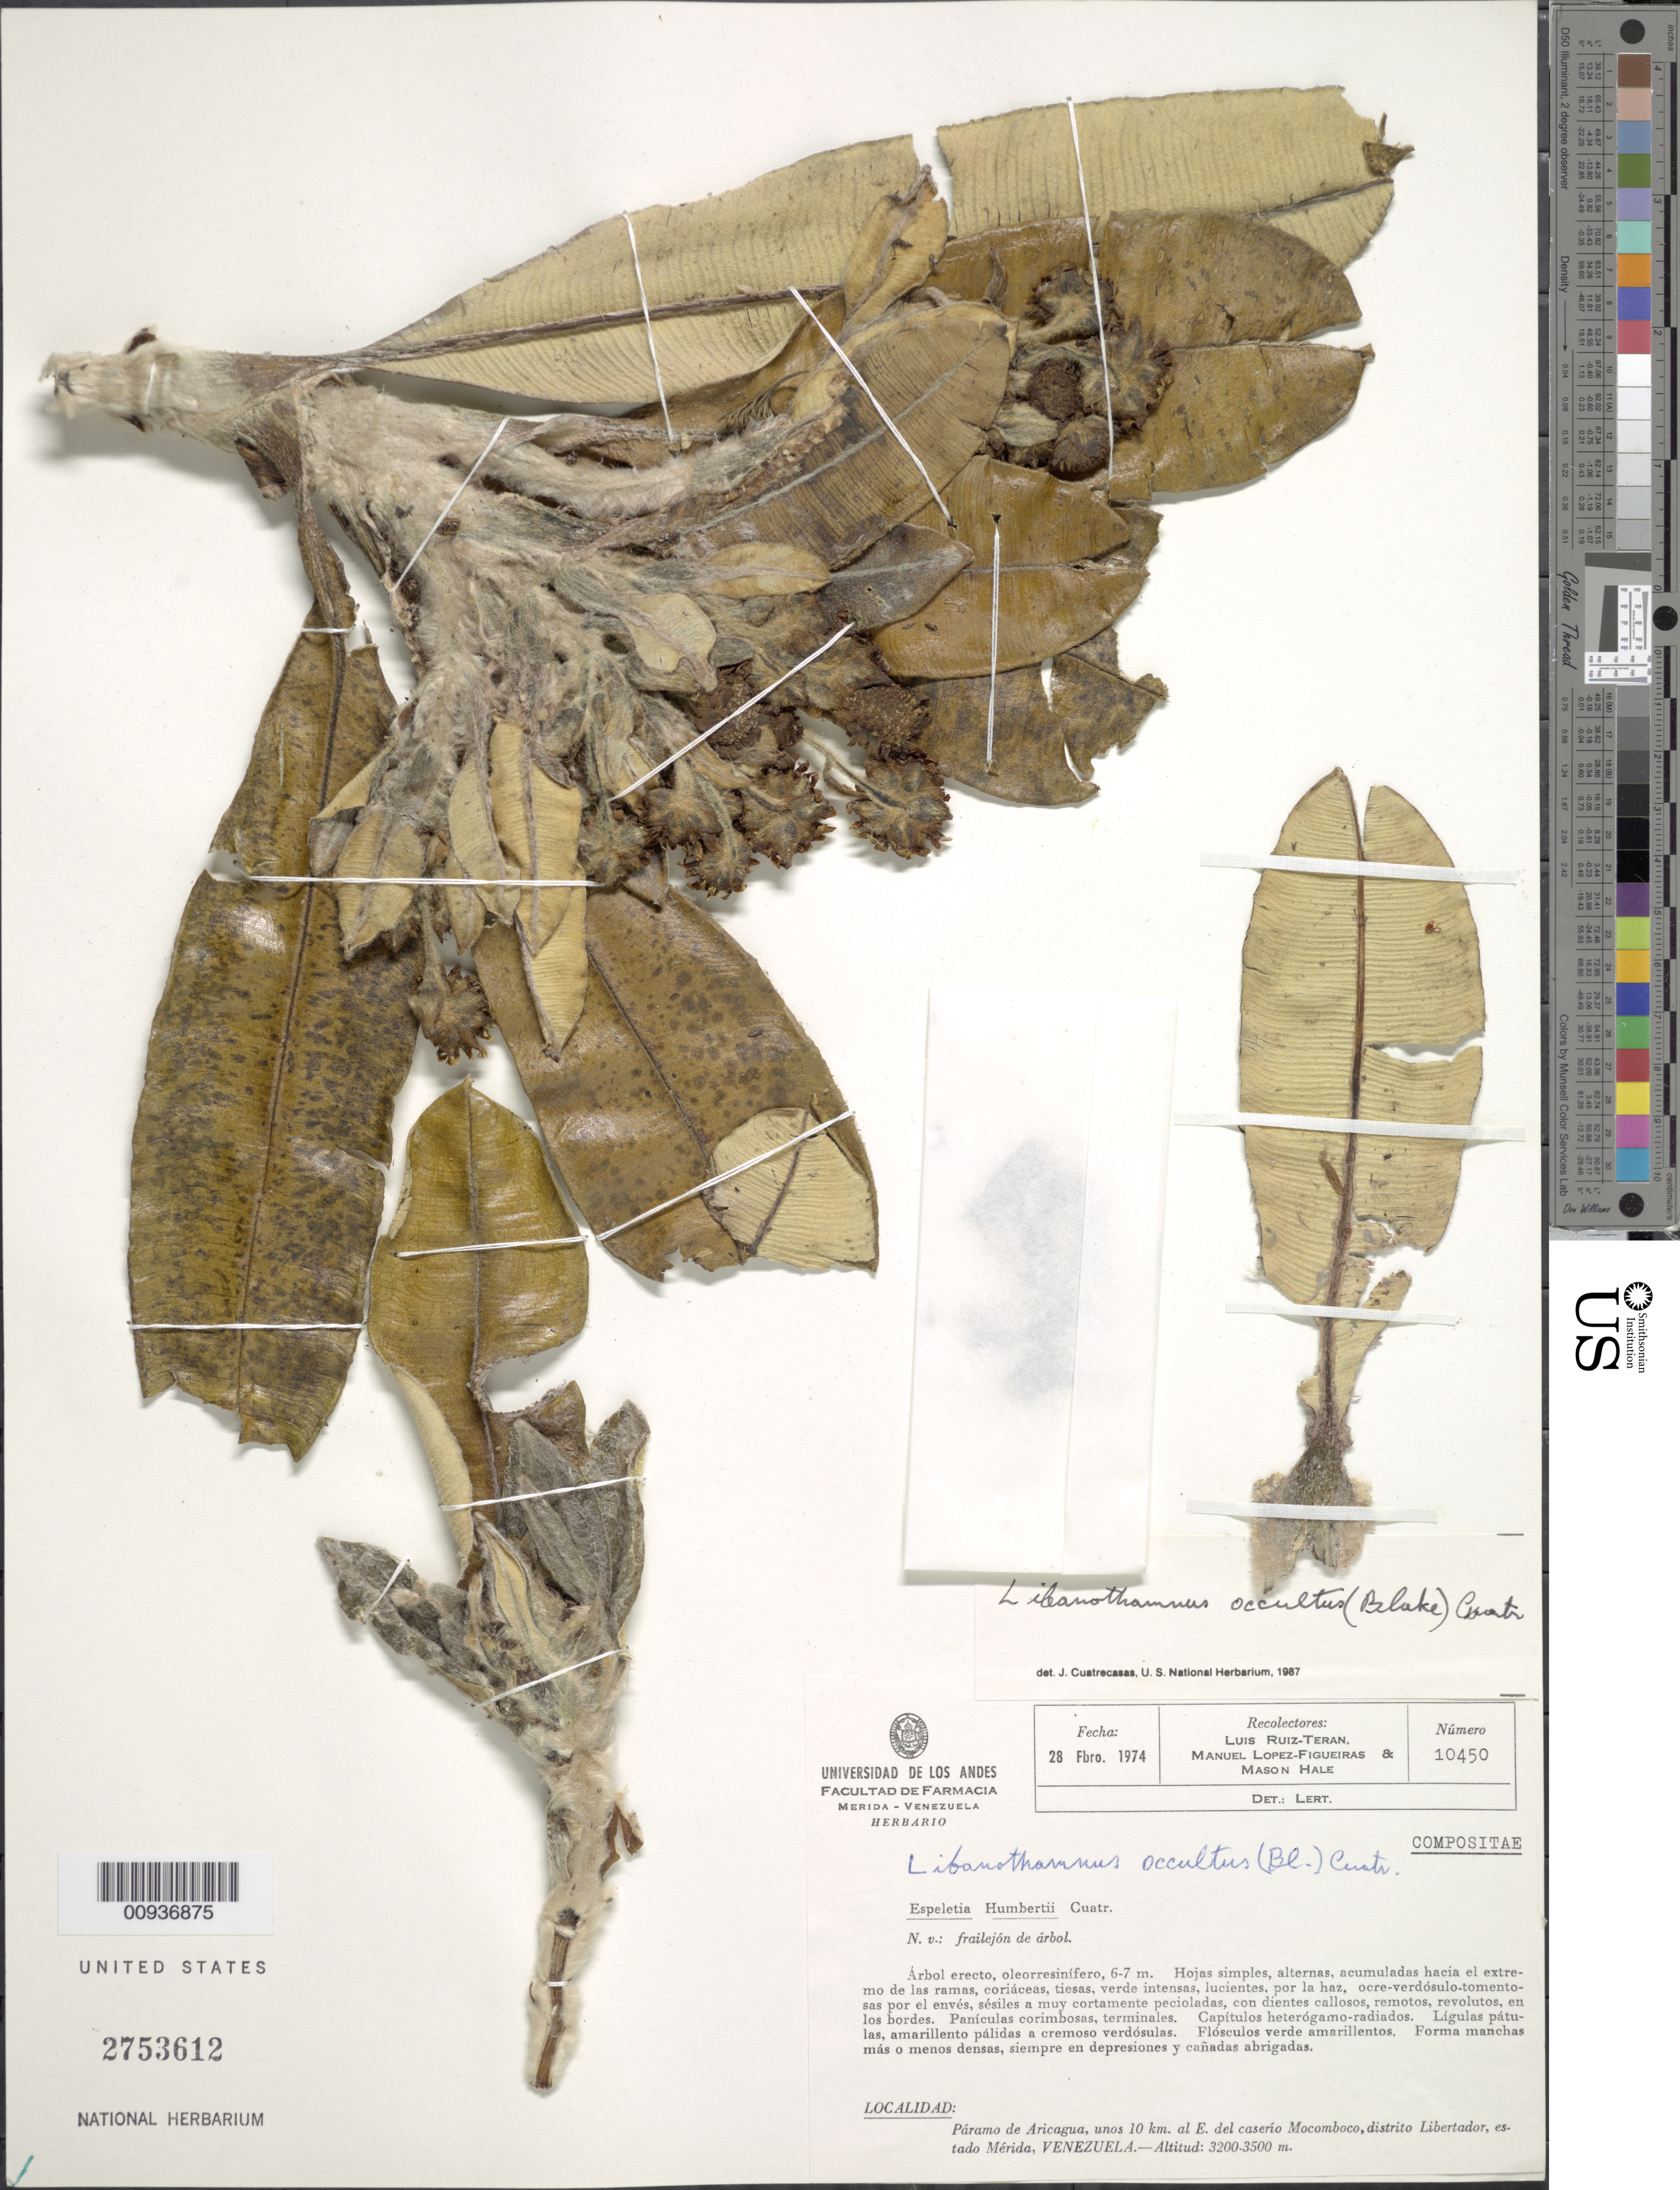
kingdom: Plantae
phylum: Tracheophyta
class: Magnoliopsida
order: Asterales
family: Asteraceae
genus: Libanothamnus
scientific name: Libanothamnus occultus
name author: (S.F. Blake) Cuatrec.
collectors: L. Teran, M. López Figueiras & M. Hale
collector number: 10450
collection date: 1974-02-28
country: Venezuela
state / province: Mérida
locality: Paramo de Aricagua, unos 10 km al E del caserio Mocomboco, Distrito Libertador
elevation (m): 3200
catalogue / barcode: US 2753612